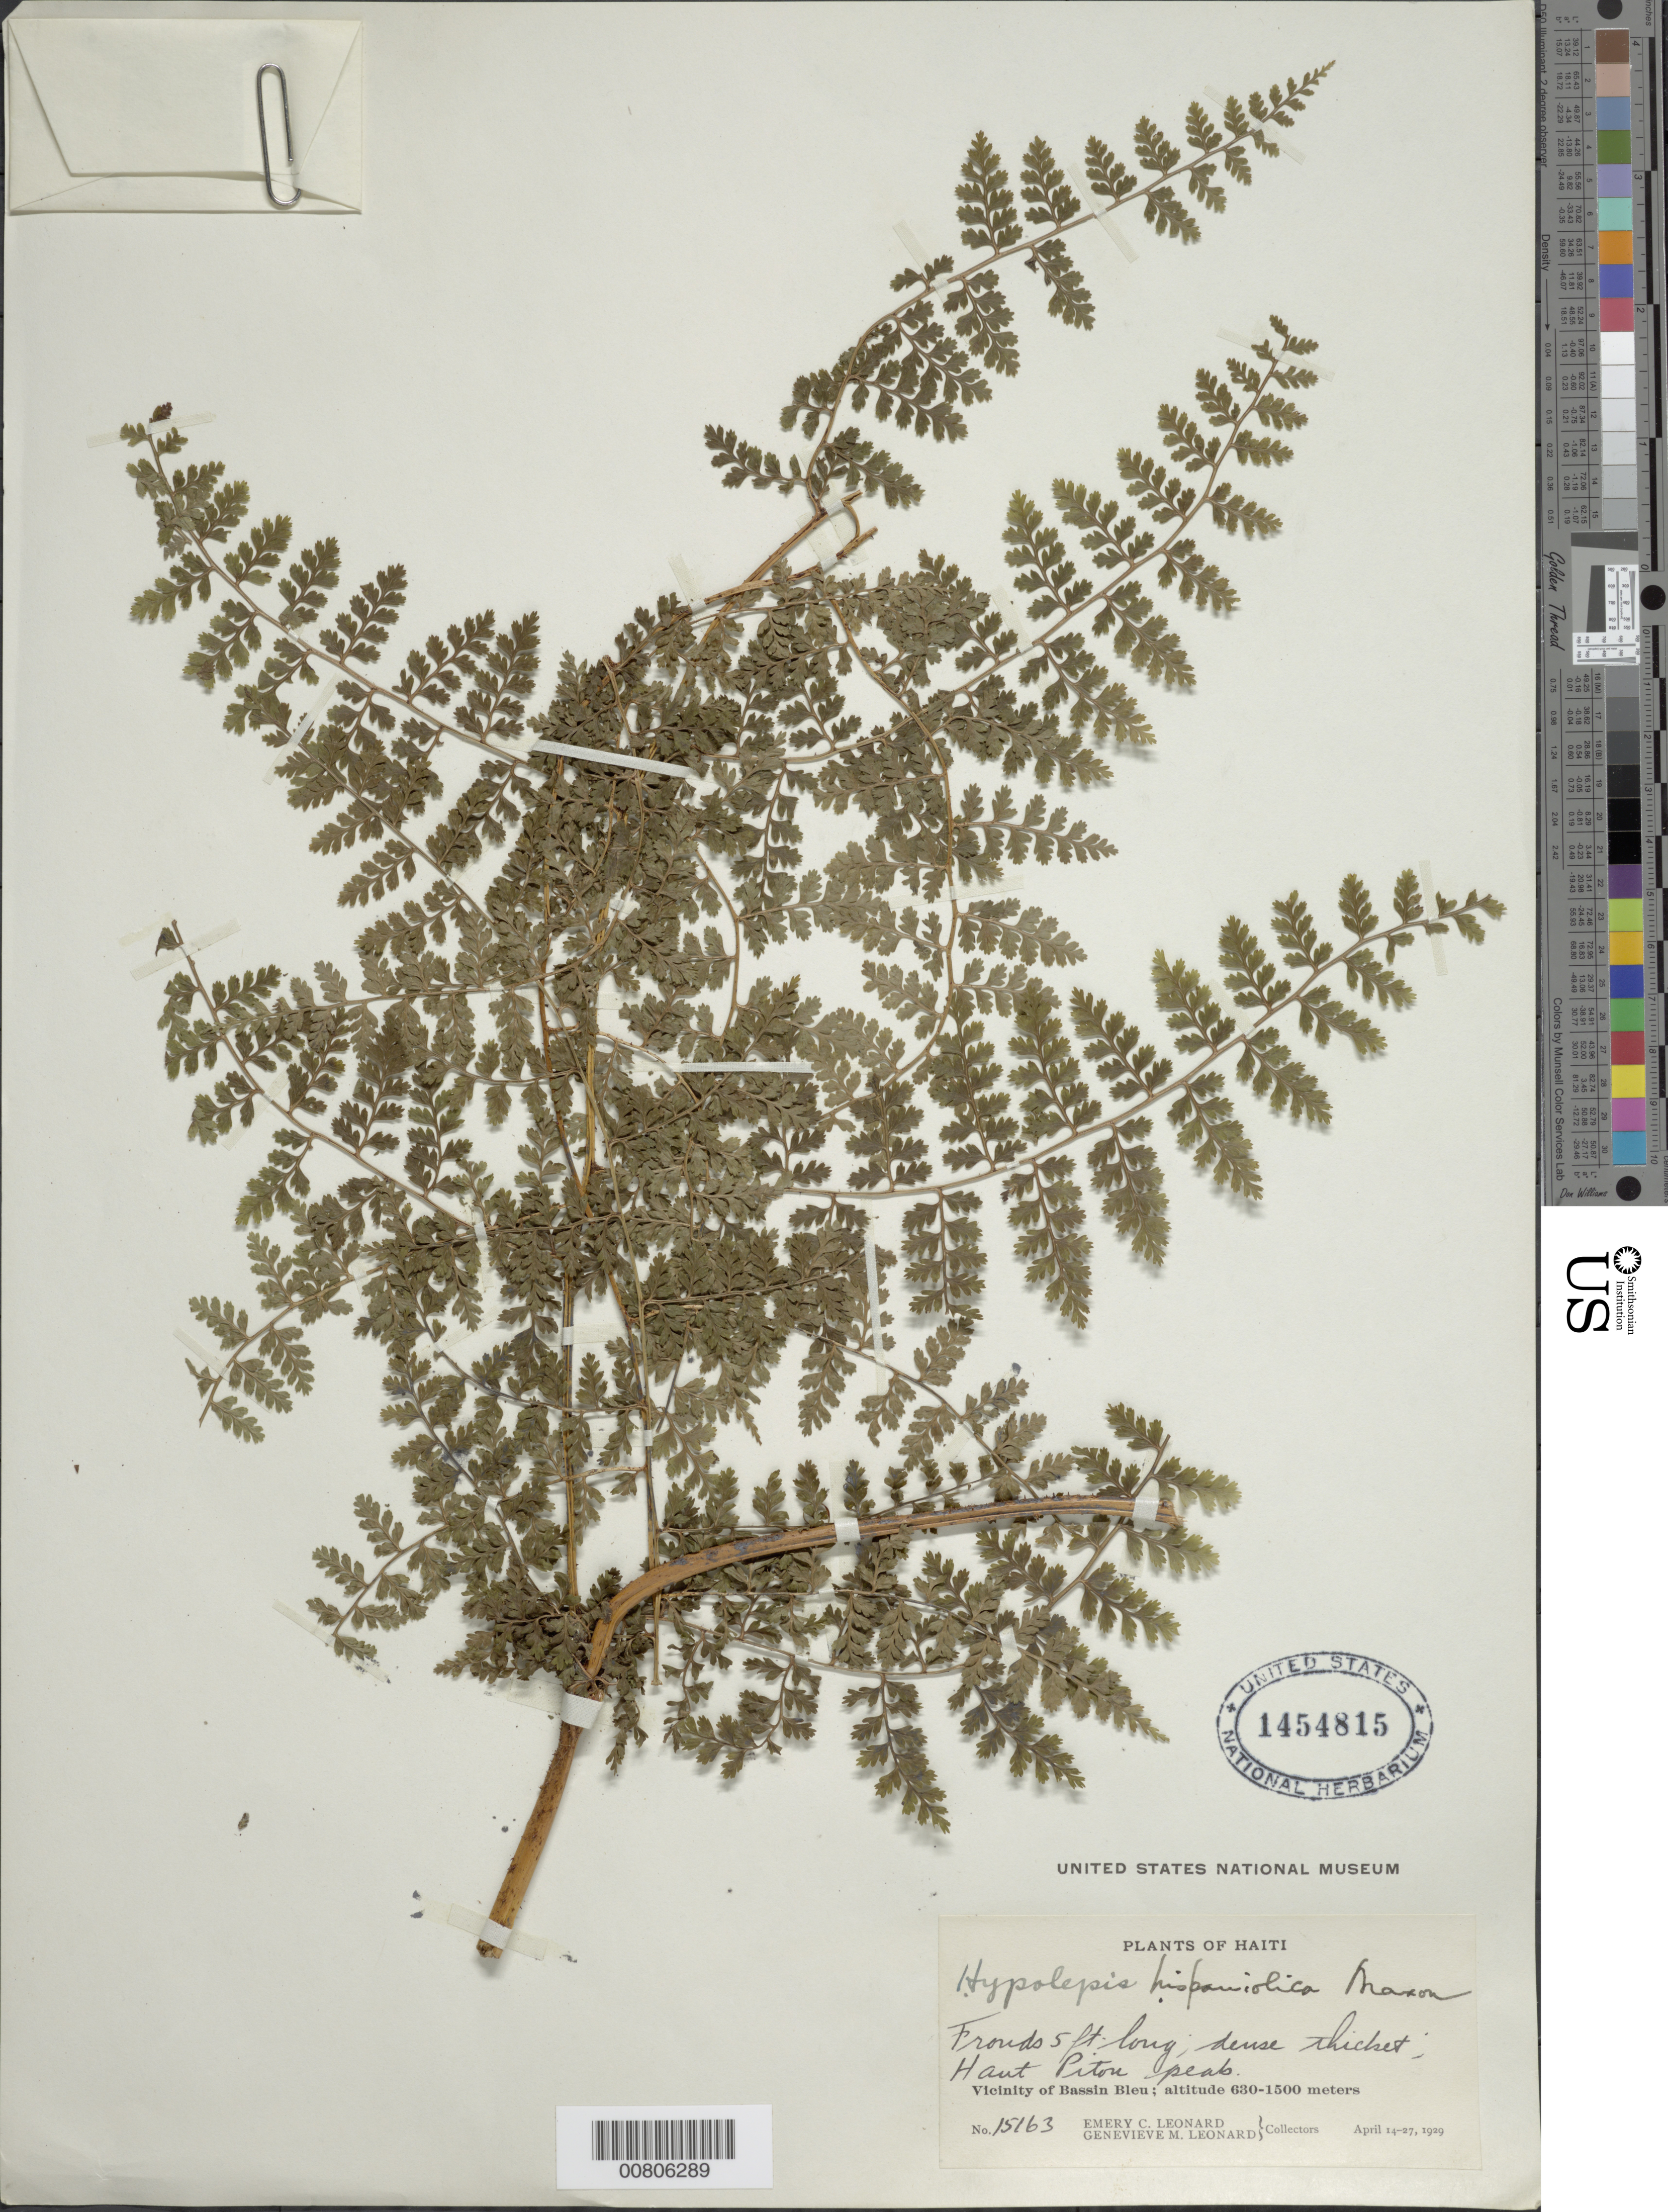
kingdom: Plantae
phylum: Tracheophyta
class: Polypodiopsida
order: Polypodiales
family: Dennstaedtiaceae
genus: Hypolepis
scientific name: Hypolepis hispaniolica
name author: Maxon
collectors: E. C. Leonard & G. M. Leonard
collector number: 15163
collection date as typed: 14 Apr 1929 to 27 Apr 1929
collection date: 1929-04-14/1929-04-27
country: Haiti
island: Hispaniola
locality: Bassin Bleu vicinity, Haut Piton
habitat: Dense thicket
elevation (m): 630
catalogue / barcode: US 1454815